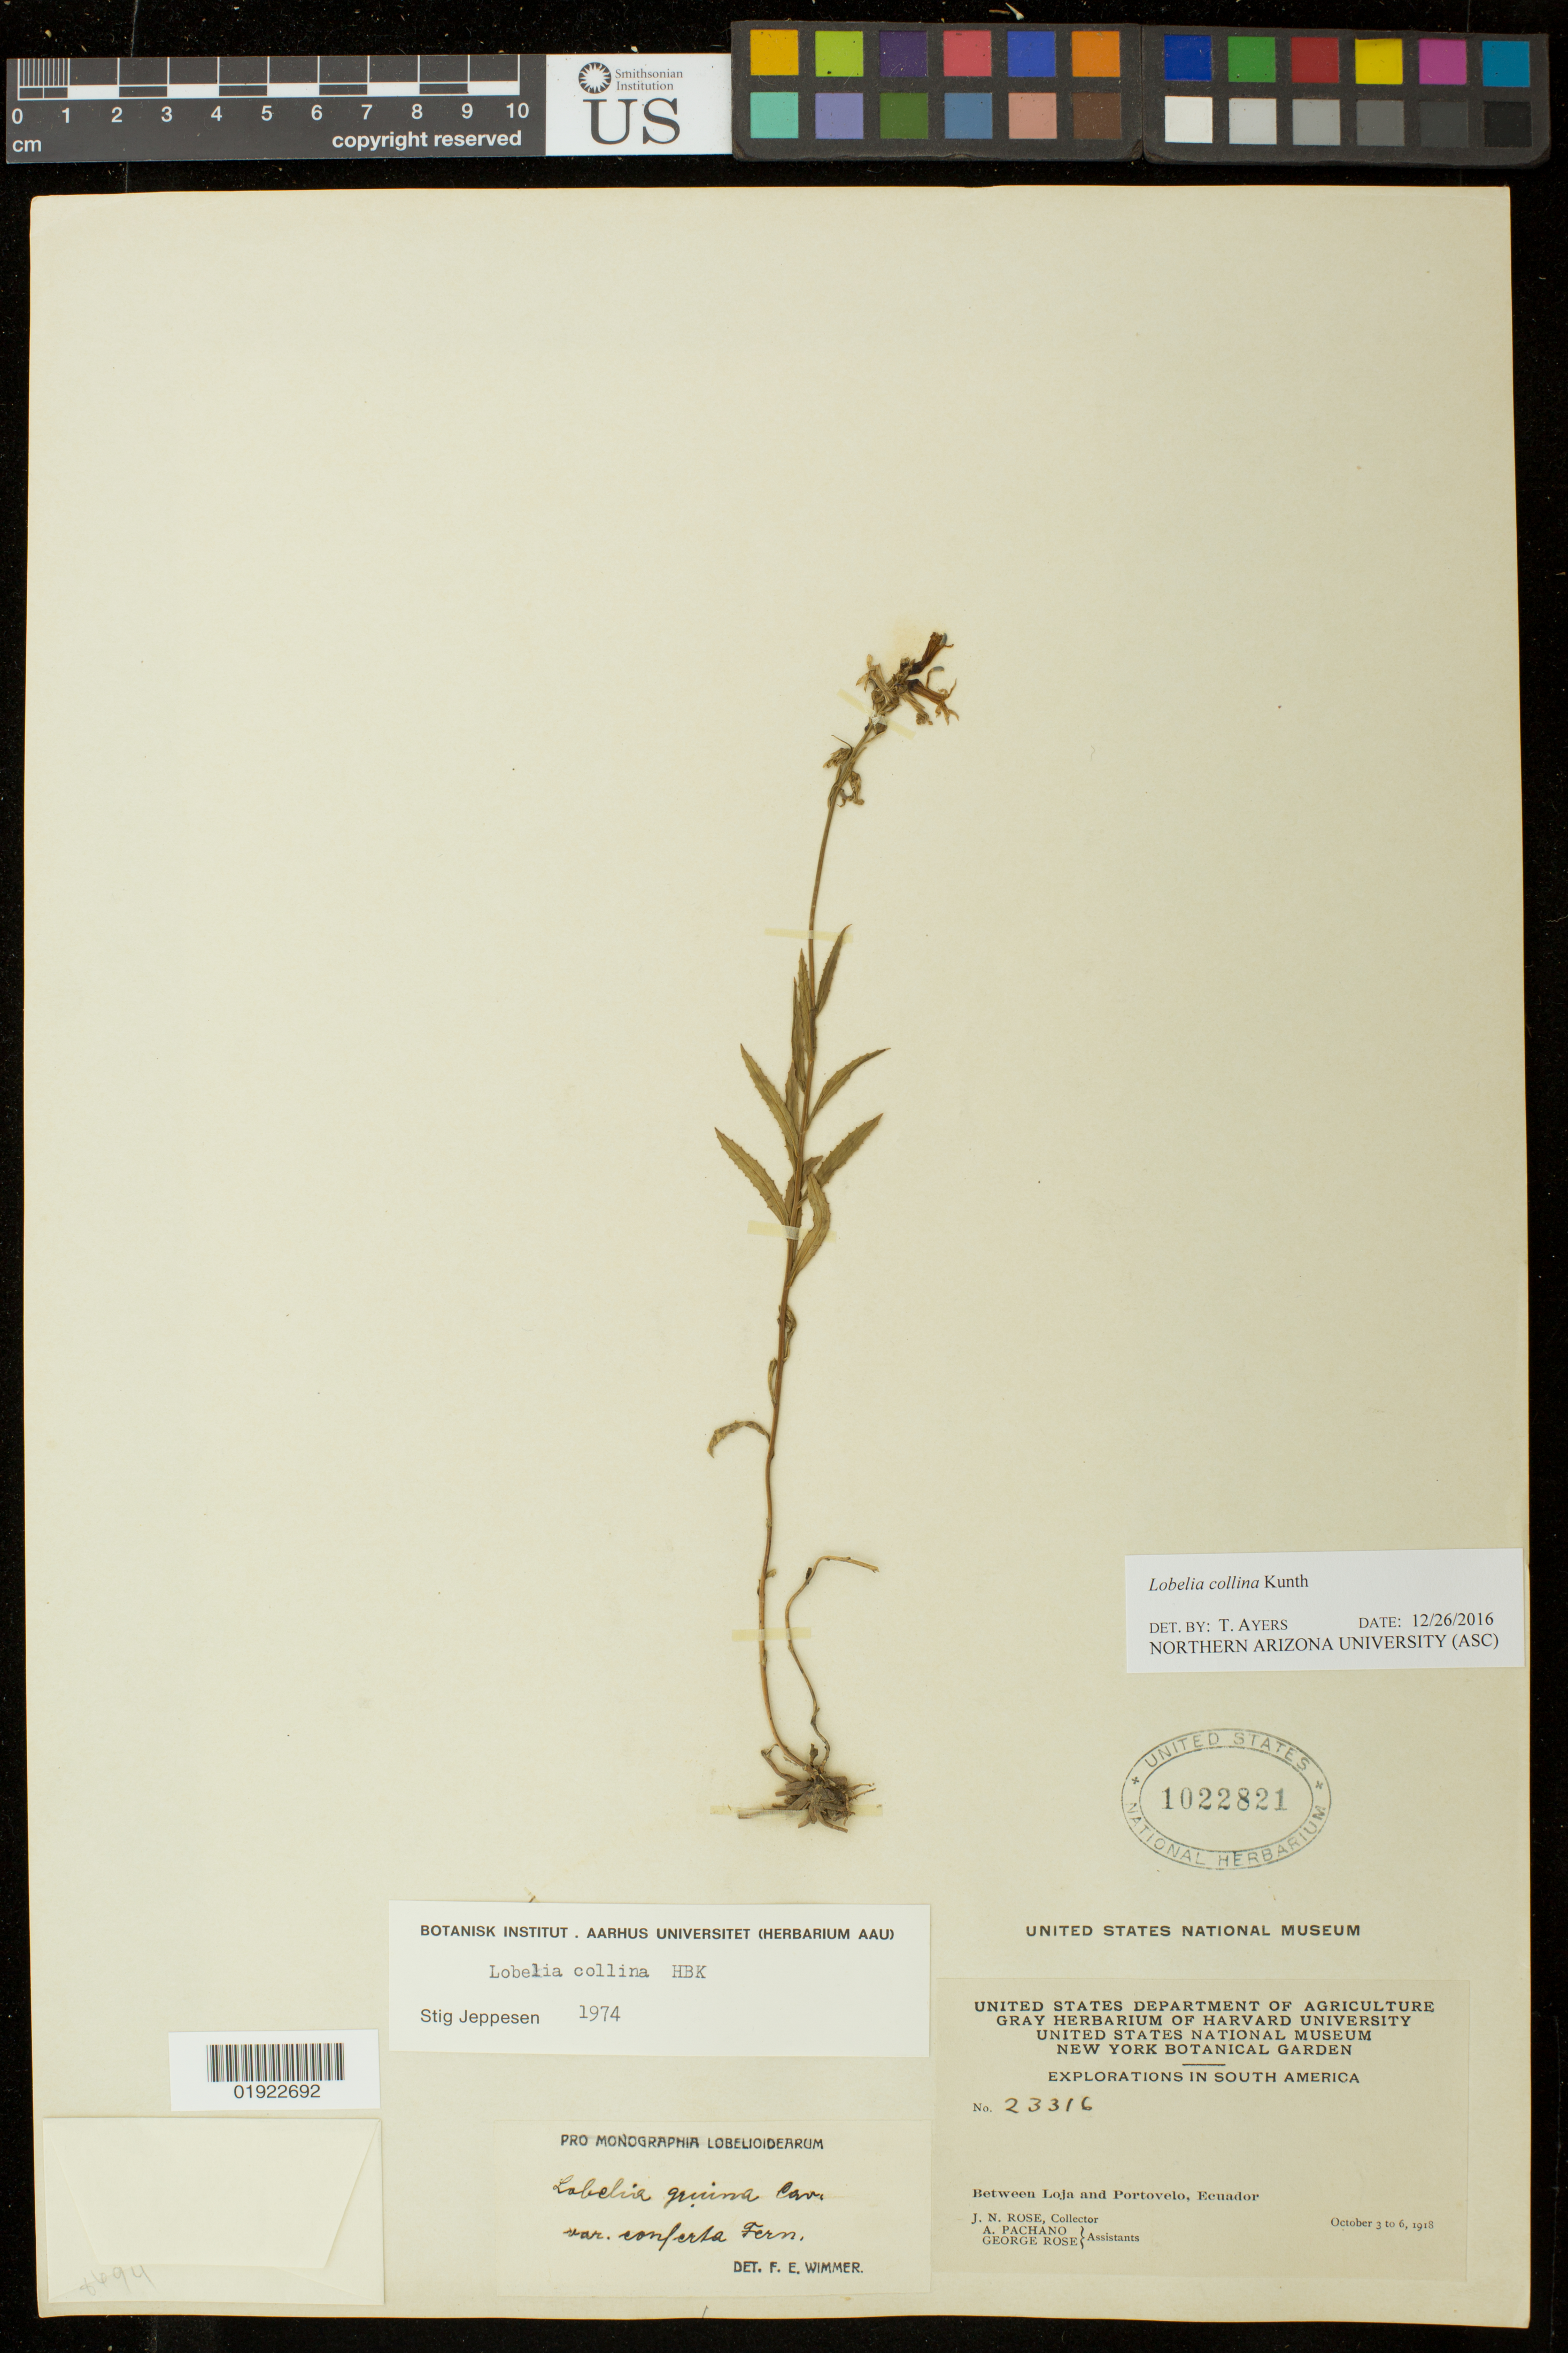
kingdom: Plantae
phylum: Tracheophyta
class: Magnoliopsida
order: Asterales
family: Campanulaceae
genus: Lobelia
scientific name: Lobelia collina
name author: Kunth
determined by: Ayers, Tina J.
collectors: J. N. Rose, A. Pachano & G. Rose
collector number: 23316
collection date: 1918-10-03/1918-10-06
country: Ecuador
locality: Between Loja and Portovelo.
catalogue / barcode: US 1022821